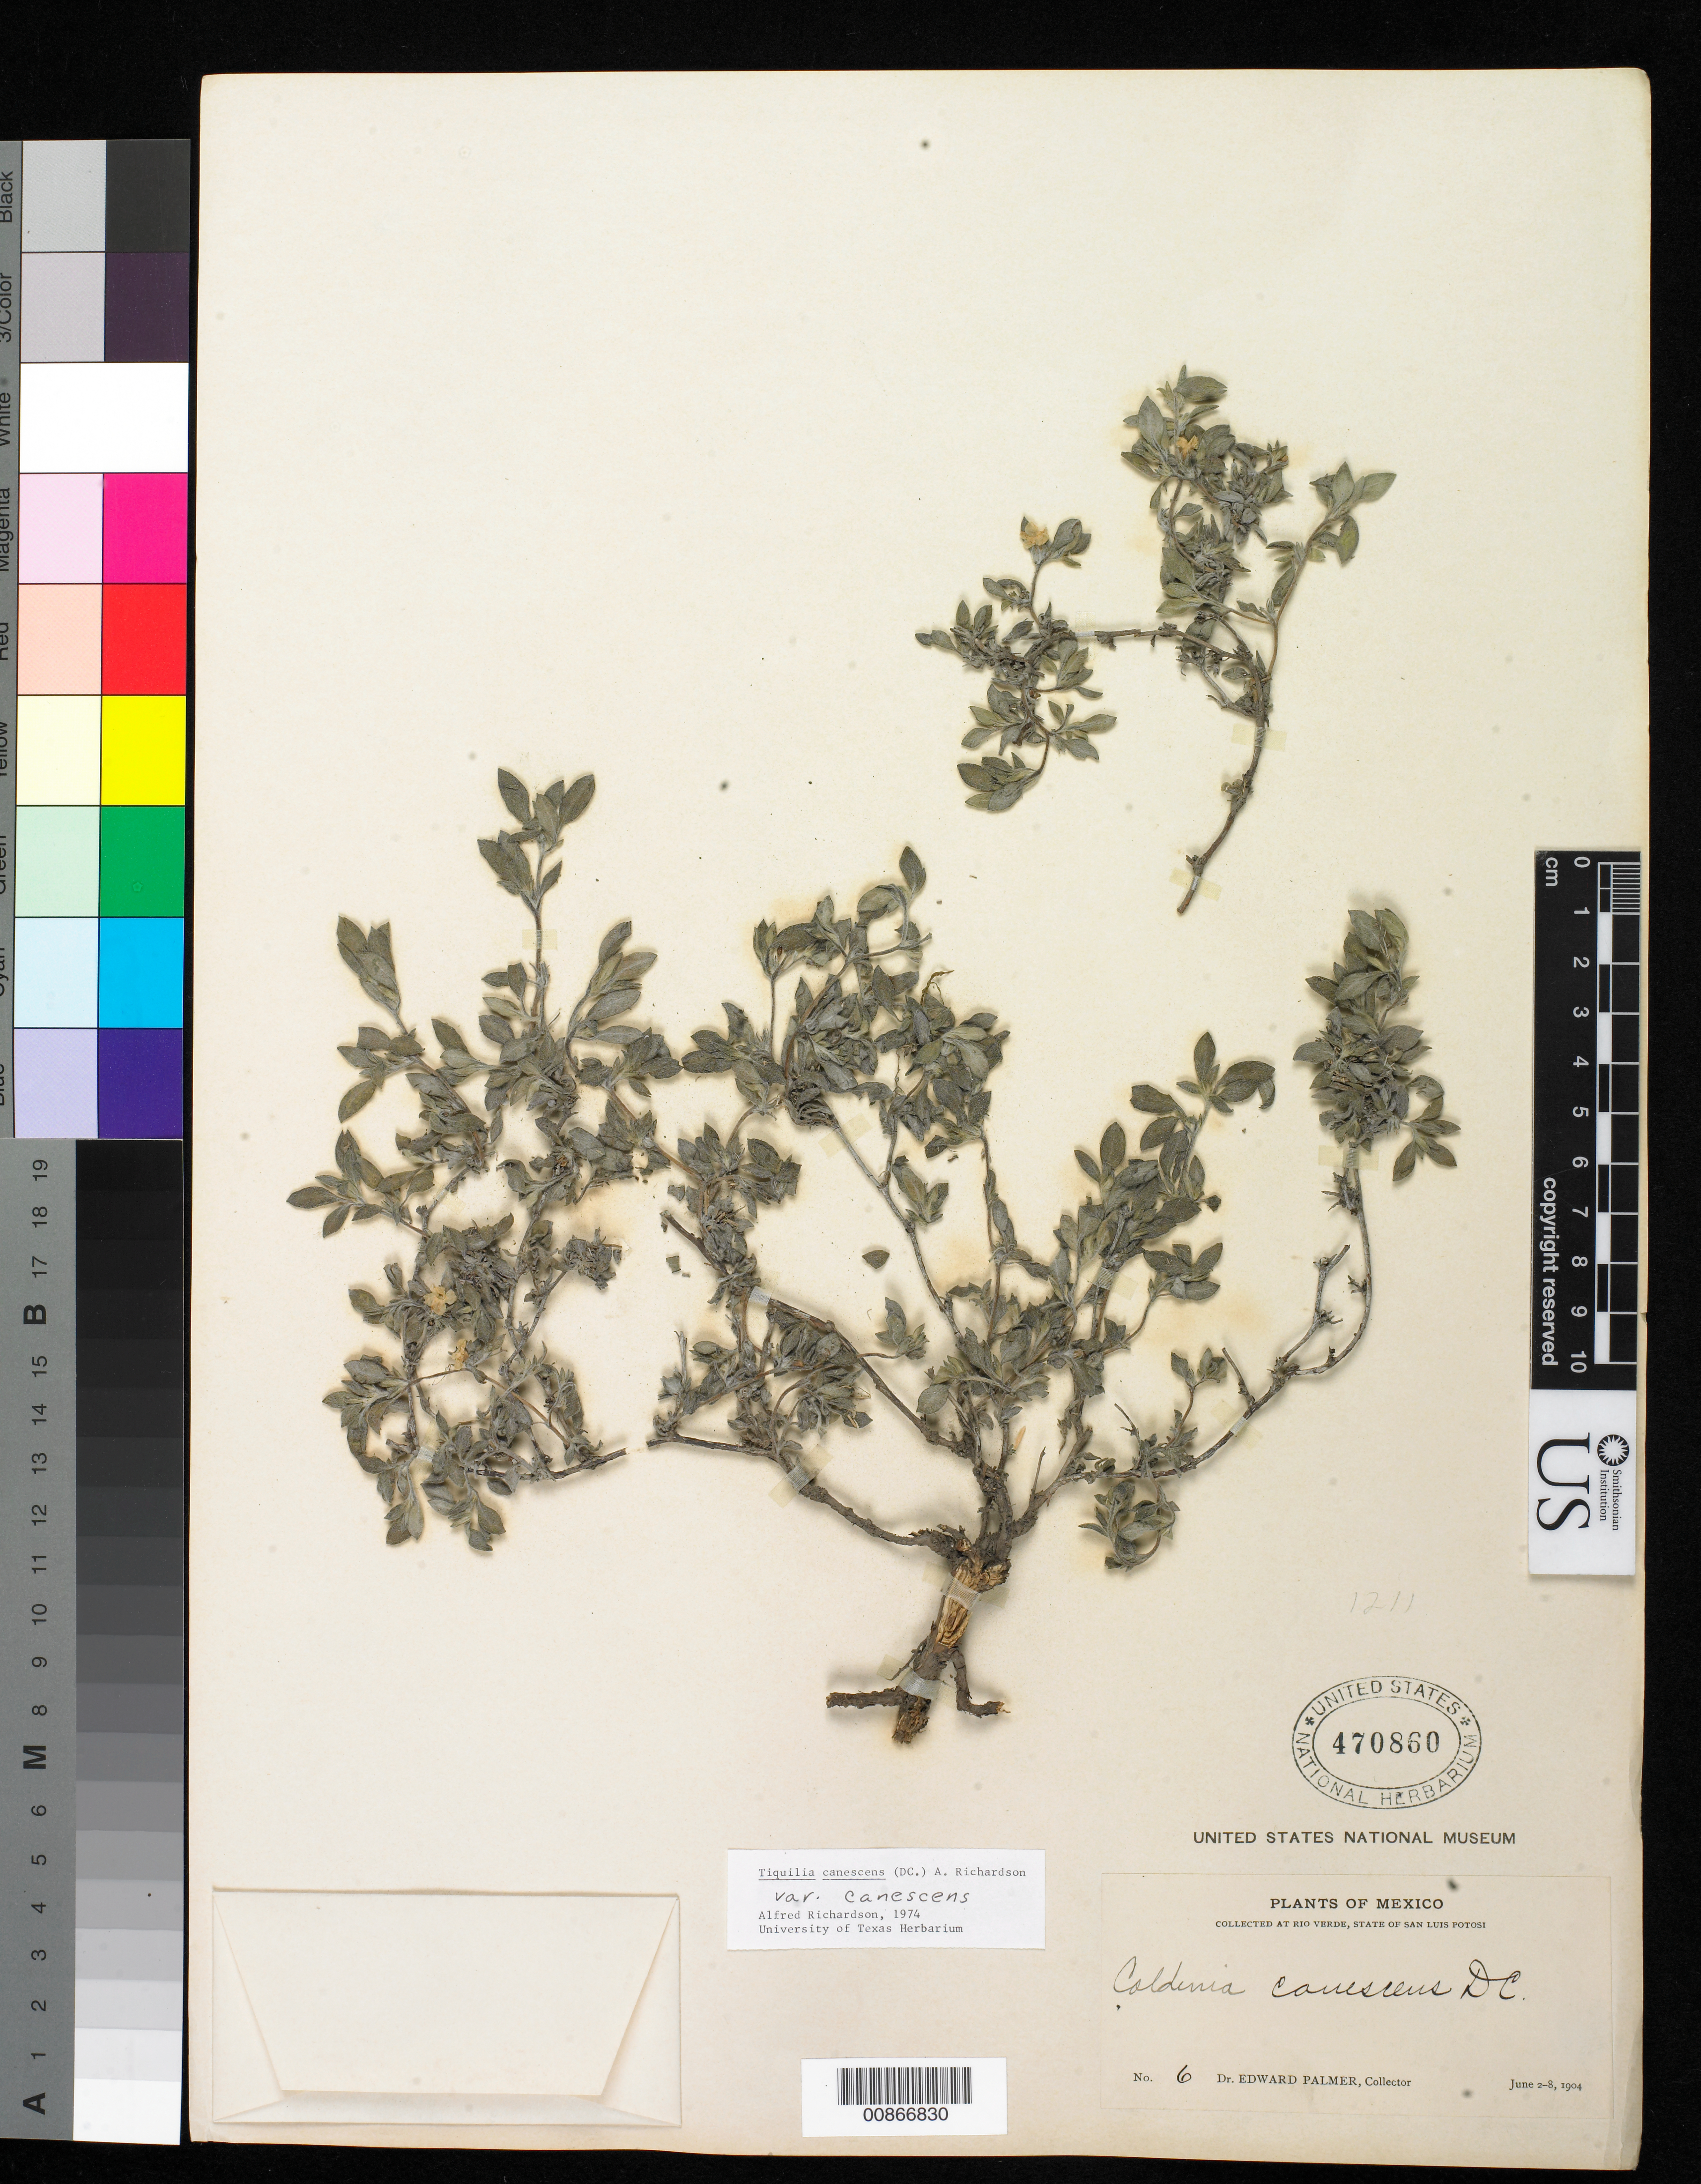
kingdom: Plantae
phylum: Tracheophyta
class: Magnoliopsida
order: Boraginales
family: Ehretiaceae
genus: Tiquilia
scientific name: Tiquilia canescens var. canescens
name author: (DC.) A.T. Richardson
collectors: E. Palmer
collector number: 6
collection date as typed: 02 Jun 1904 to 08 Jun 1904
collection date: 1904-06-02/1904-06-08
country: Mexico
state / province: San Luis Potosí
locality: Río Verde, San Luis Potosí.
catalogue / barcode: US 470860